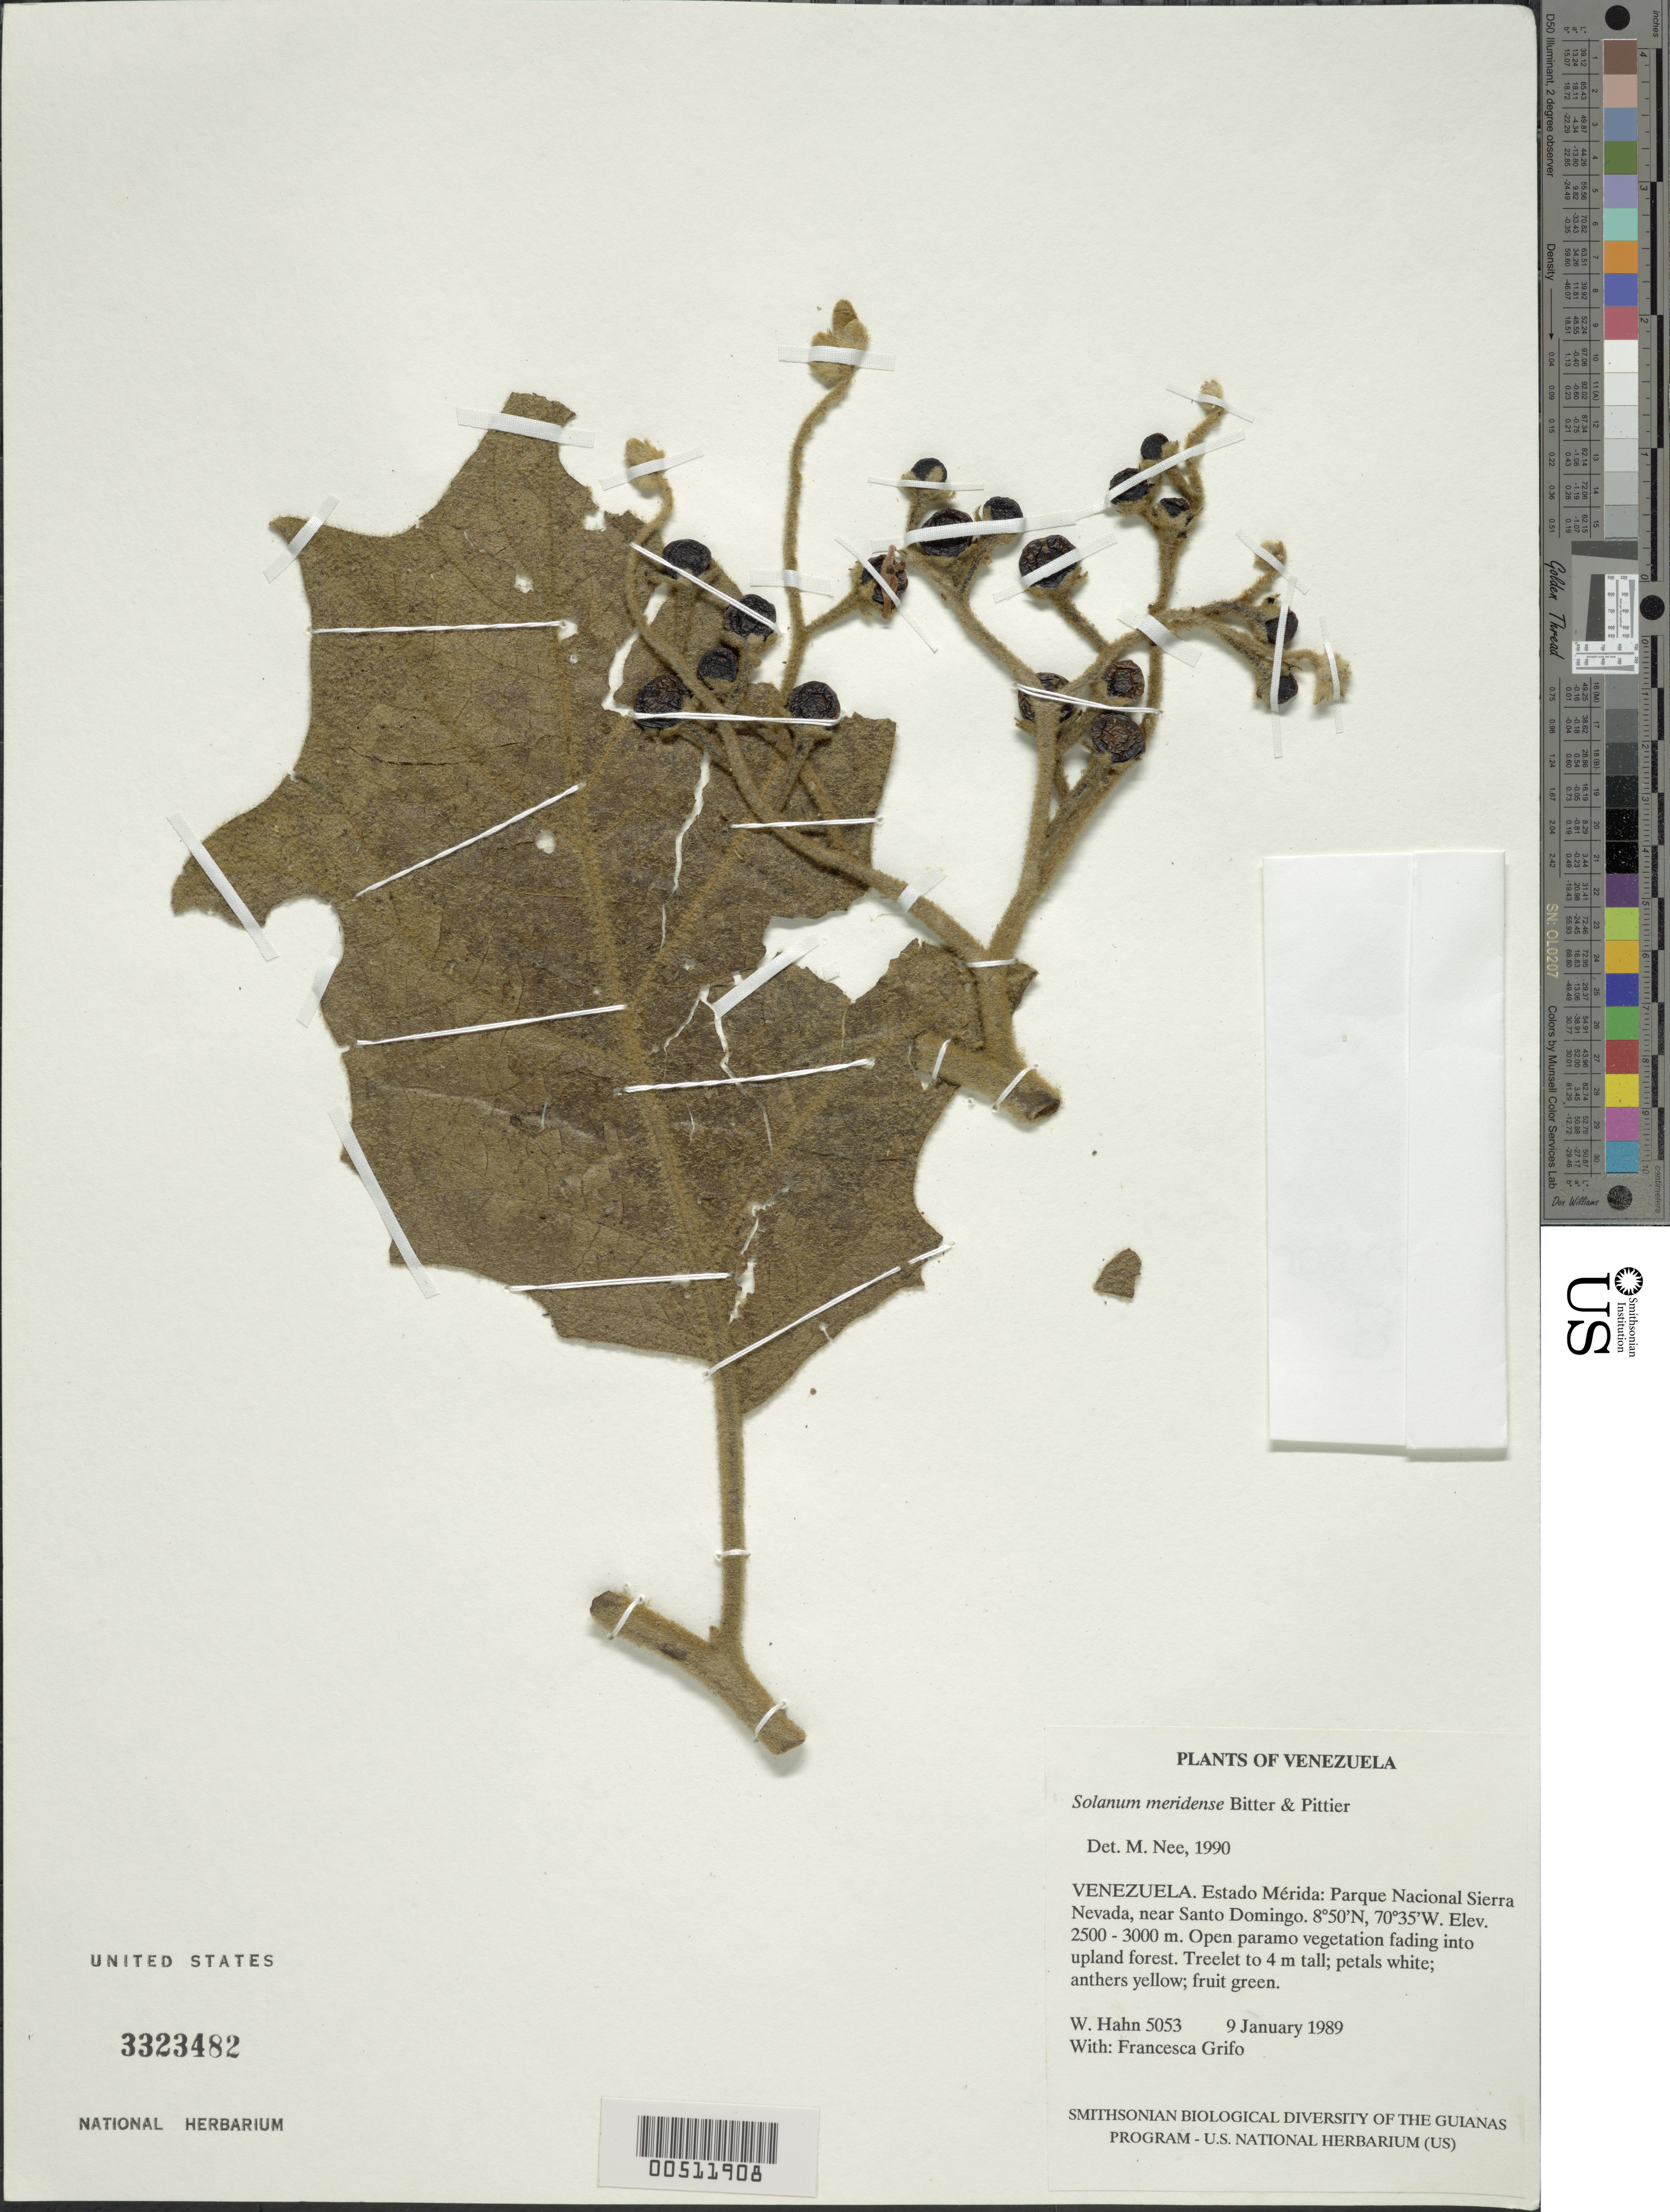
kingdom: Plantae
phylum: Tracheophyta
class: Magnoliopsida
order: Solanales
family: Solanaceae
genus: Solanum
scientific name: Solanum meridense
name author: Bitter & Pittier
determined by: Nee, Michael H.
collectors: W. Hahn & F. Grifo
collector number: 5053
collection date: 1989-01-09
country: Venezuela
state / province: Mérida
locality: Parque Nacional Sierra Nevada, near Santo Domingo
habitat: Open paramo vegetation fading into upland forest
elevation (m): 2500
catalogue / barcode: US 3323482